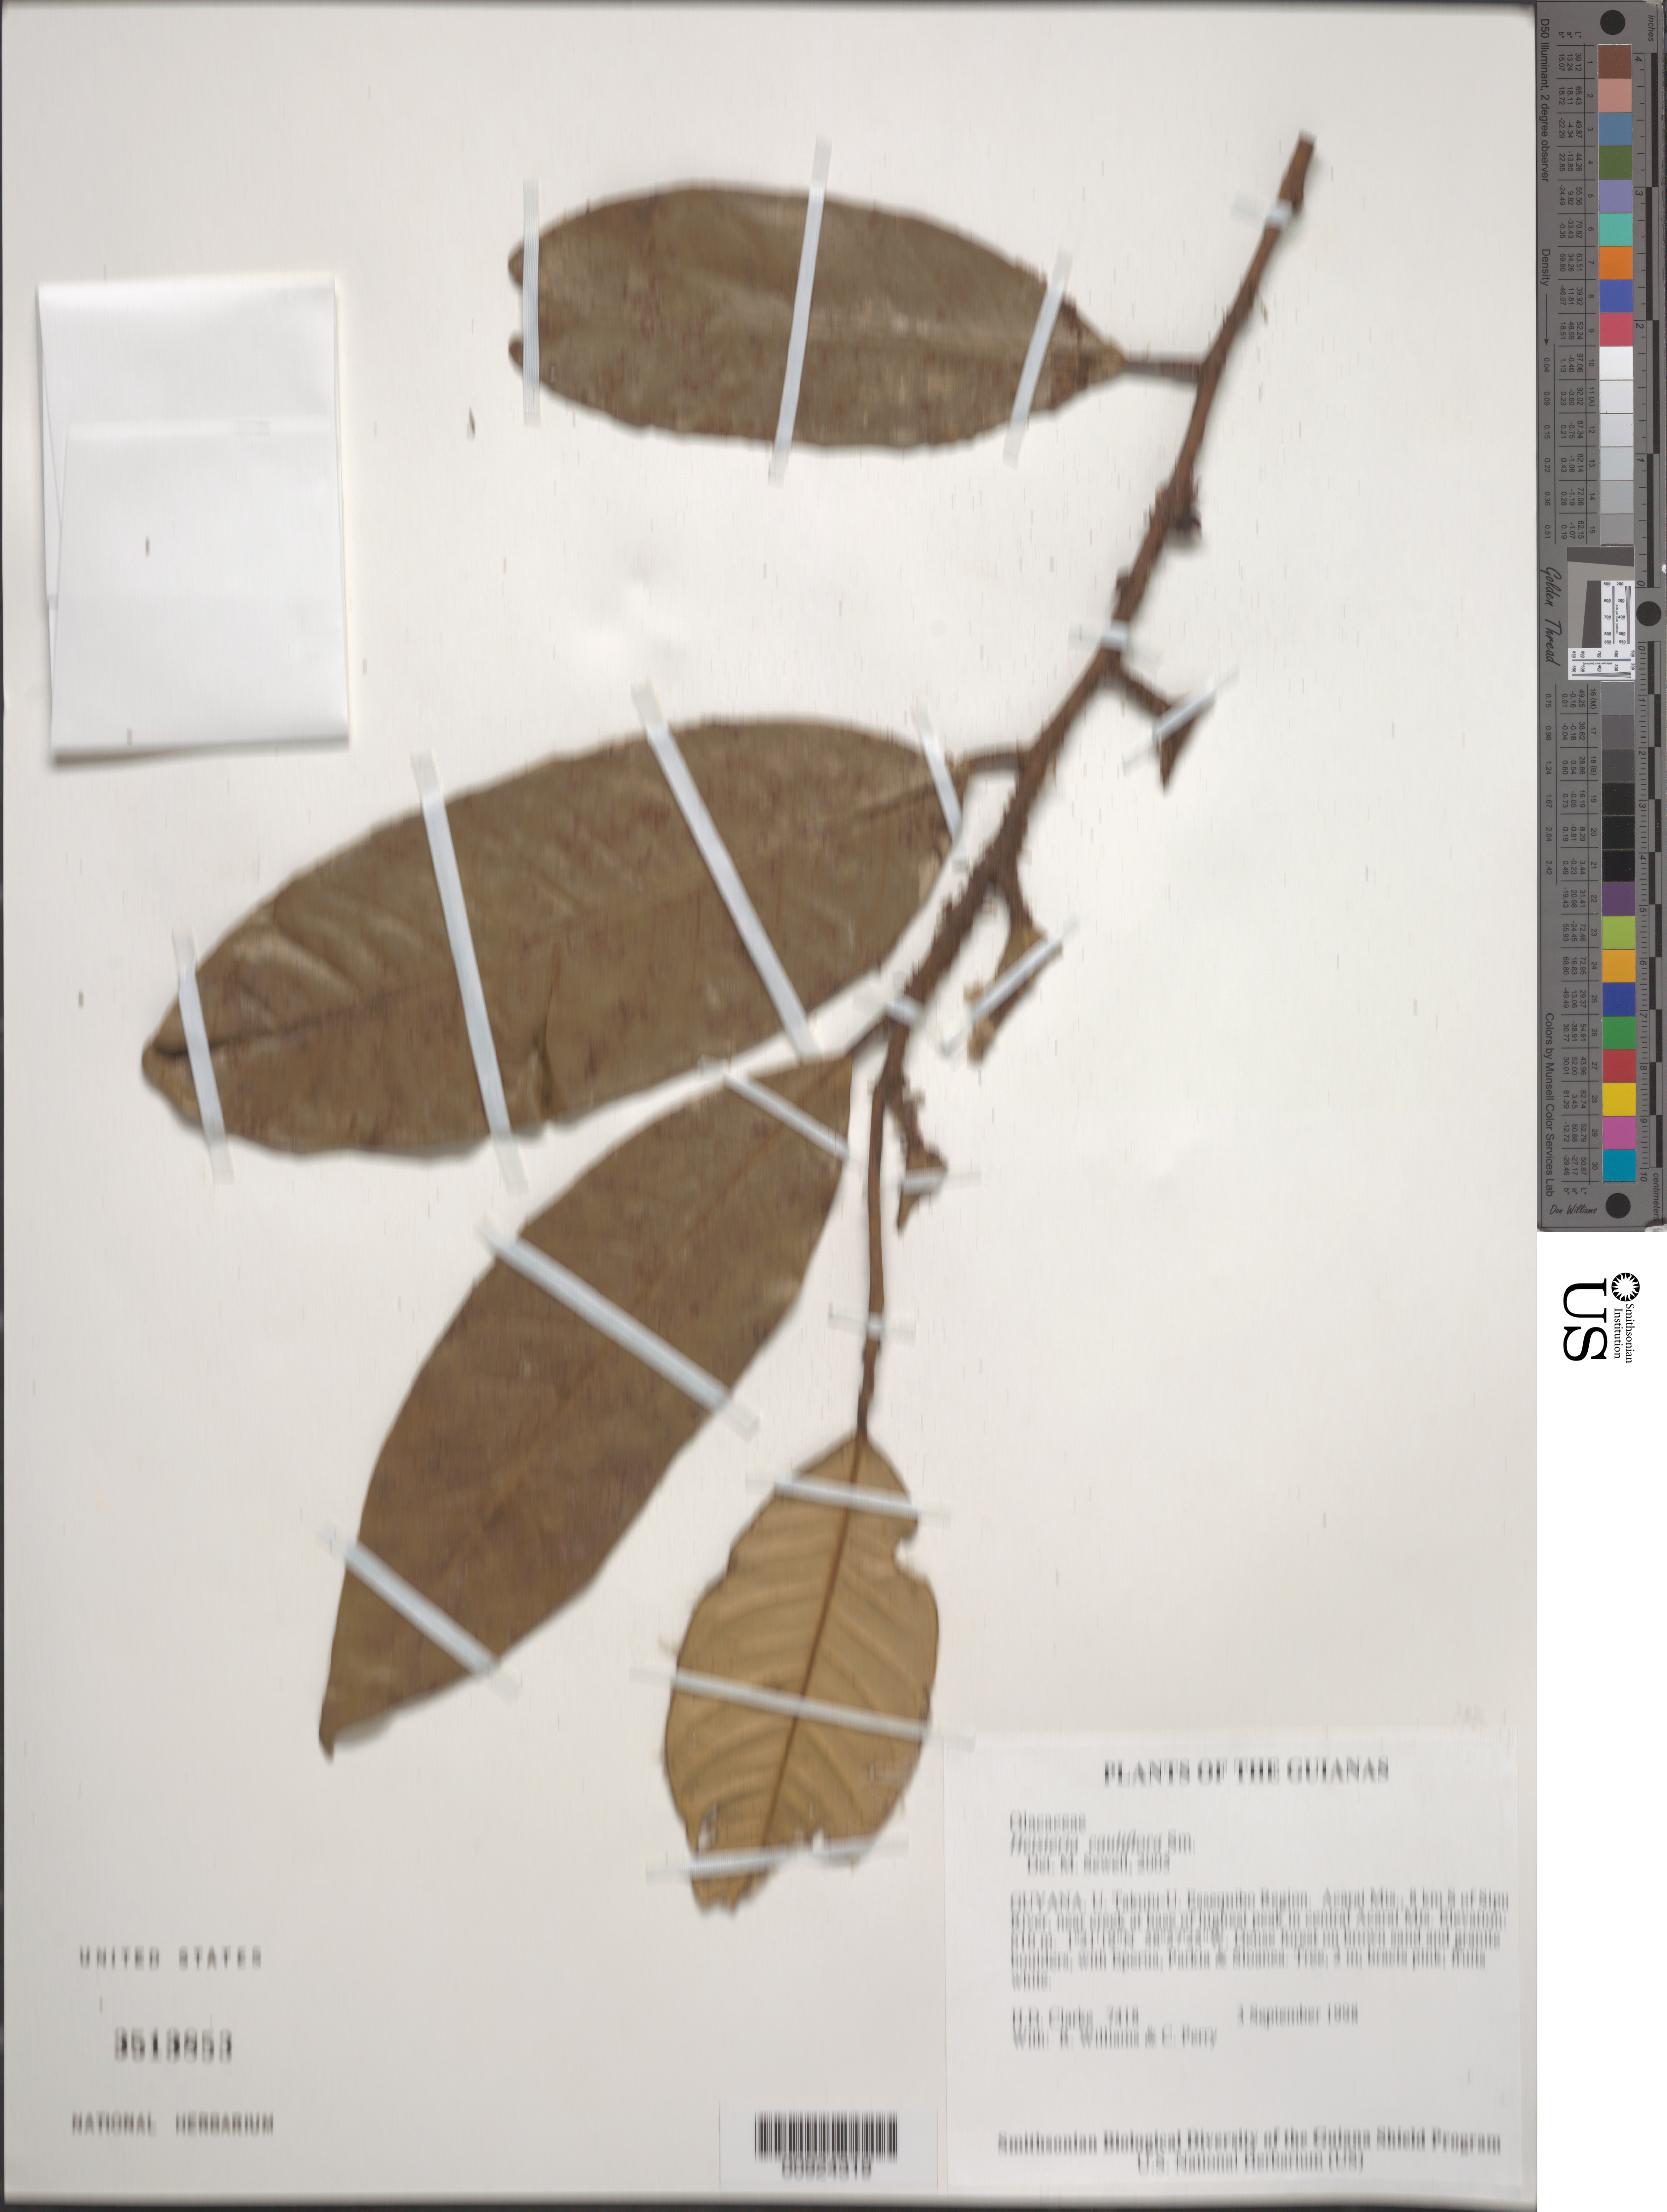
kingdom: Plantae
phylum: Tracheophyta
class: Magnoliopsida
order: Santalales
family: Erythropalaceae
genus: Heisteria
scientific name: Heisteria cauliflora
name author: Sm.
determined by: Sewell, M.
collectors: H. D. Clarke, R. Williams & C. Perry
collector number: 7418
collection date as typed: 3 September 1998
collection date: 1998-09-03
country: Guyana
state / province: U. Takutu-U. Essequibo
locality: Acarai Mts., 8 km S of Sipu River, near creek at base of highest peak in central Acarai Mts.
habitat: Dense forest on brown sand and granite boulders, with Eperua, Parkia & Sloanea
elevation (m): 610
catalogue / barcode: US 3513853